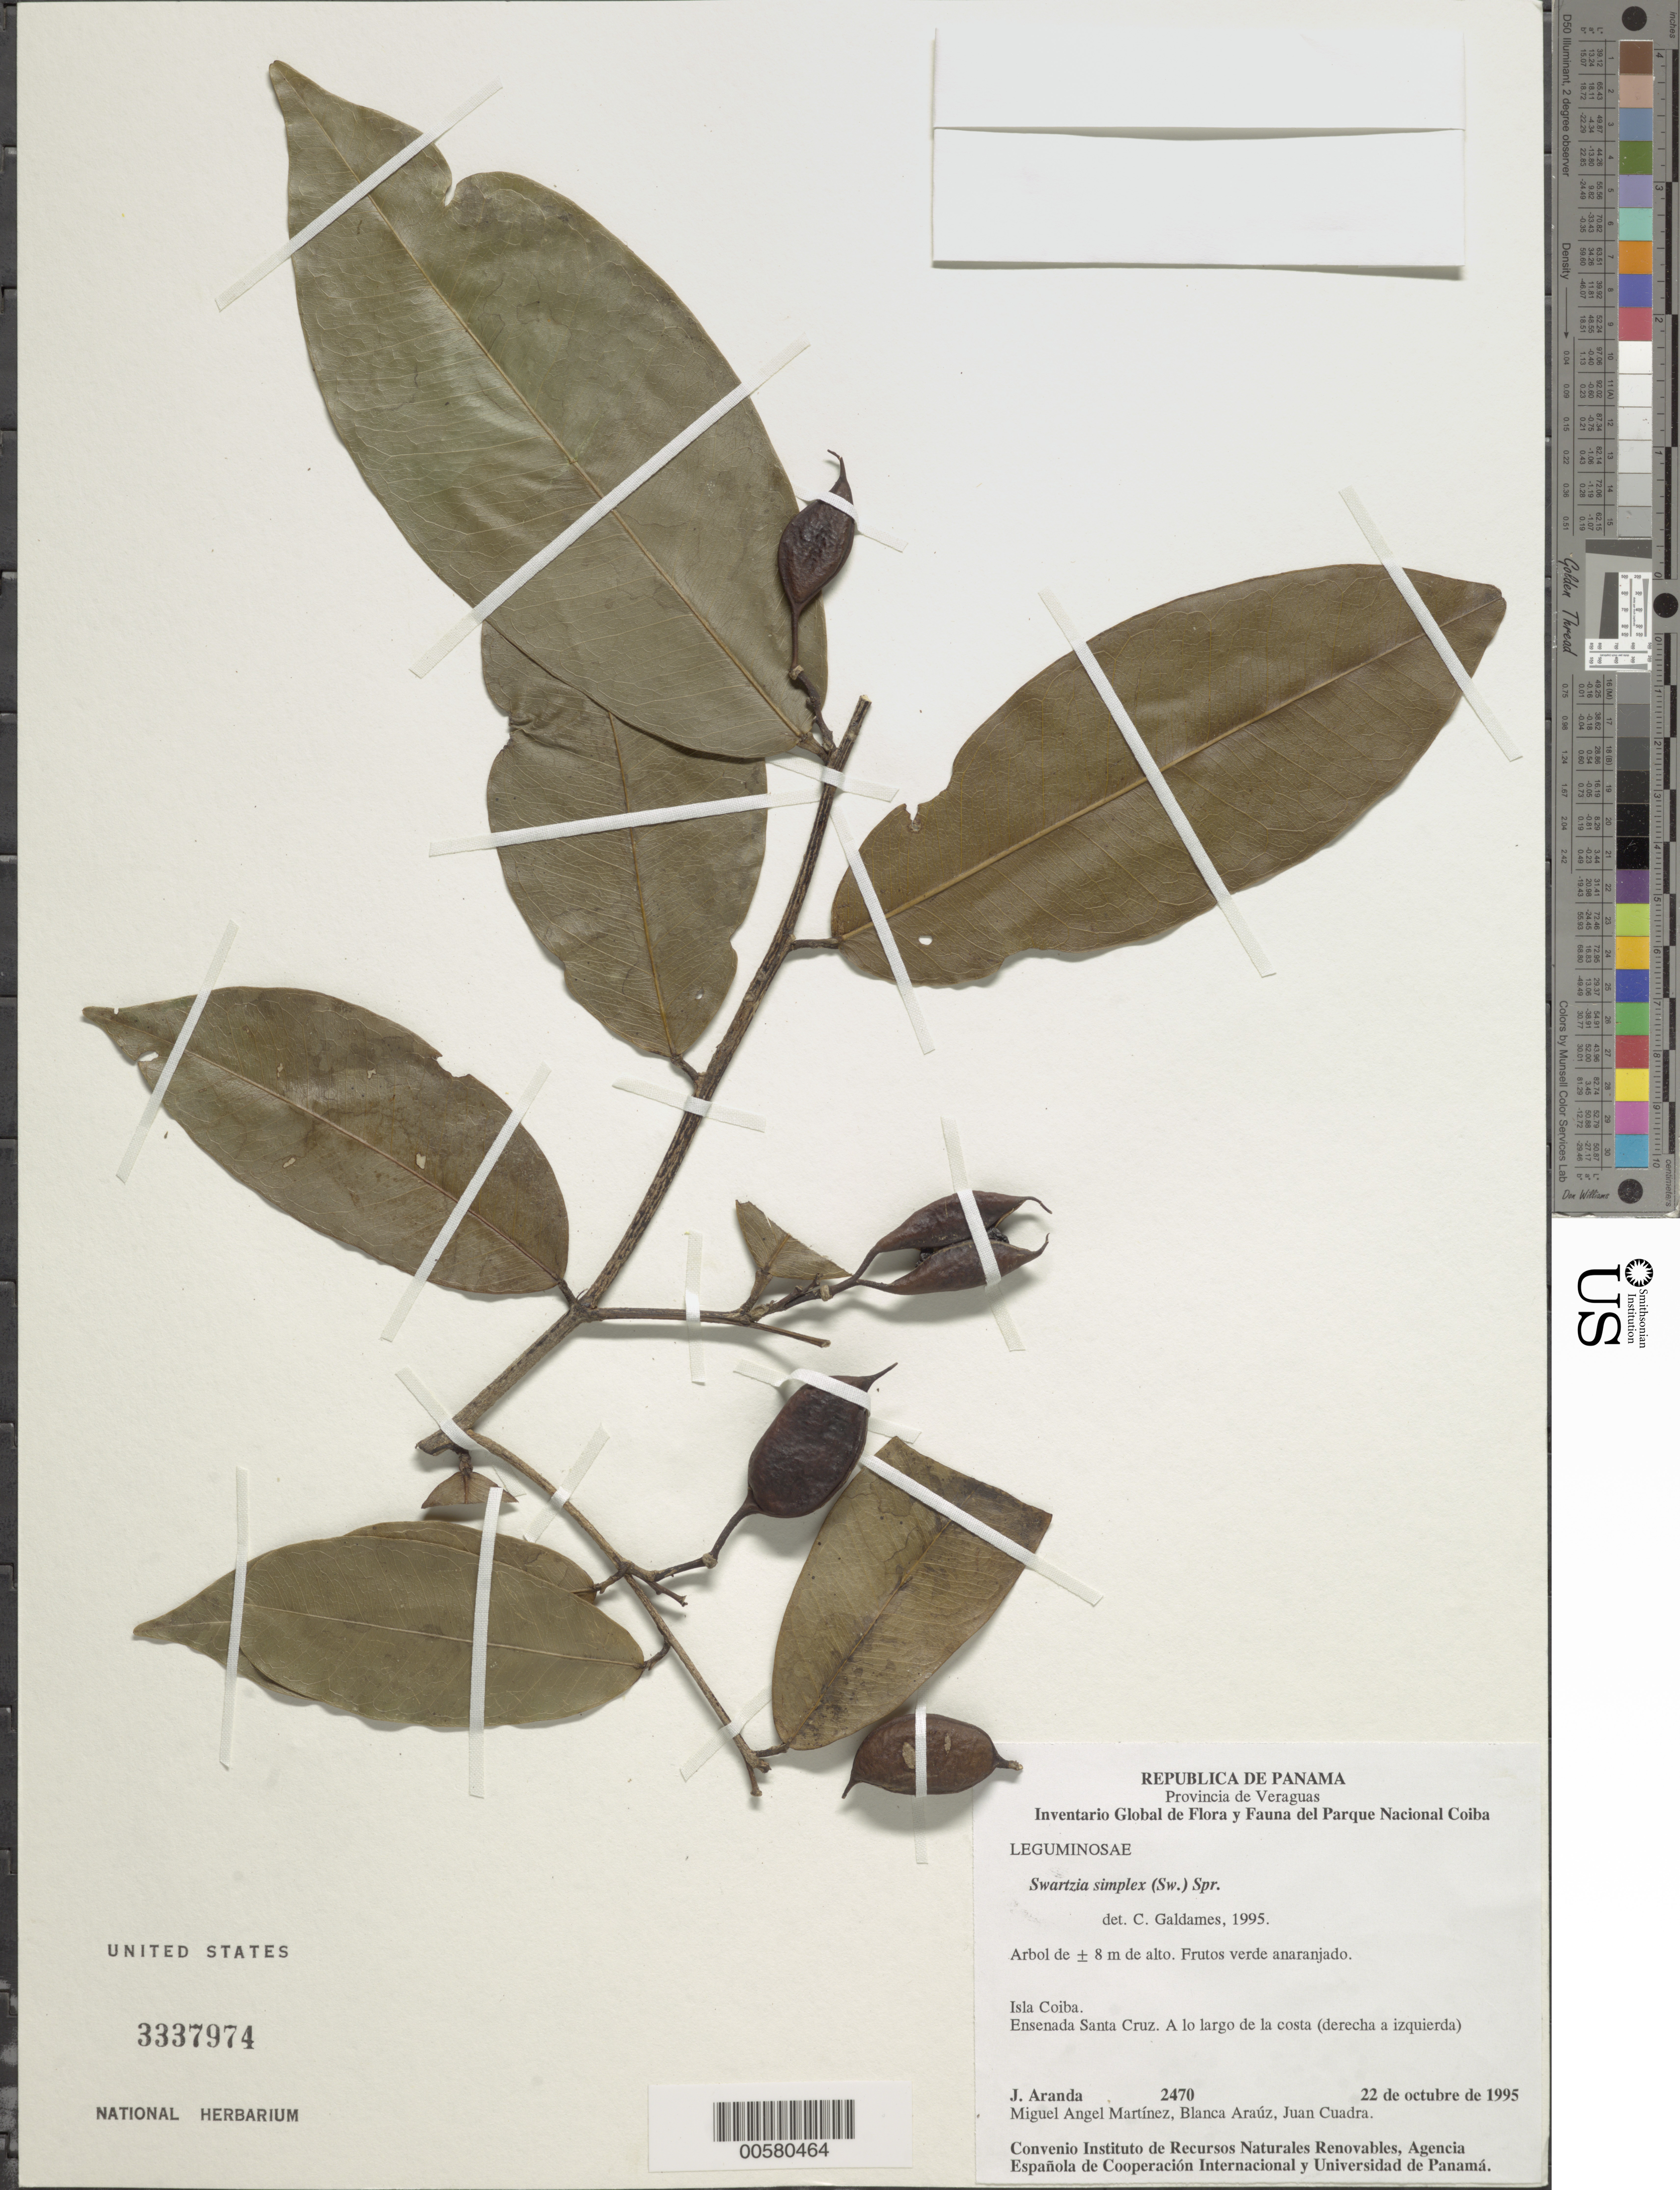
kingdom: Plantae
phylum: Tracheophyta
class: Magnoliopsida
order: Fabales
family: Fabaceae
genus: Swartzia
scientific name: Swartzia simplex var. ochnacea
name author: (DC.) R.S. Cowan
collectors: J. Aranda, M. A. Martínez Alfaro, B. Araúz & J. Cuadra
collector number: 2470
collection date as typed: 22 Oct 1995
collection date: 1995-10-22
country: Panama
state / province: Veraguas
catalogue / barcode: US 3337974